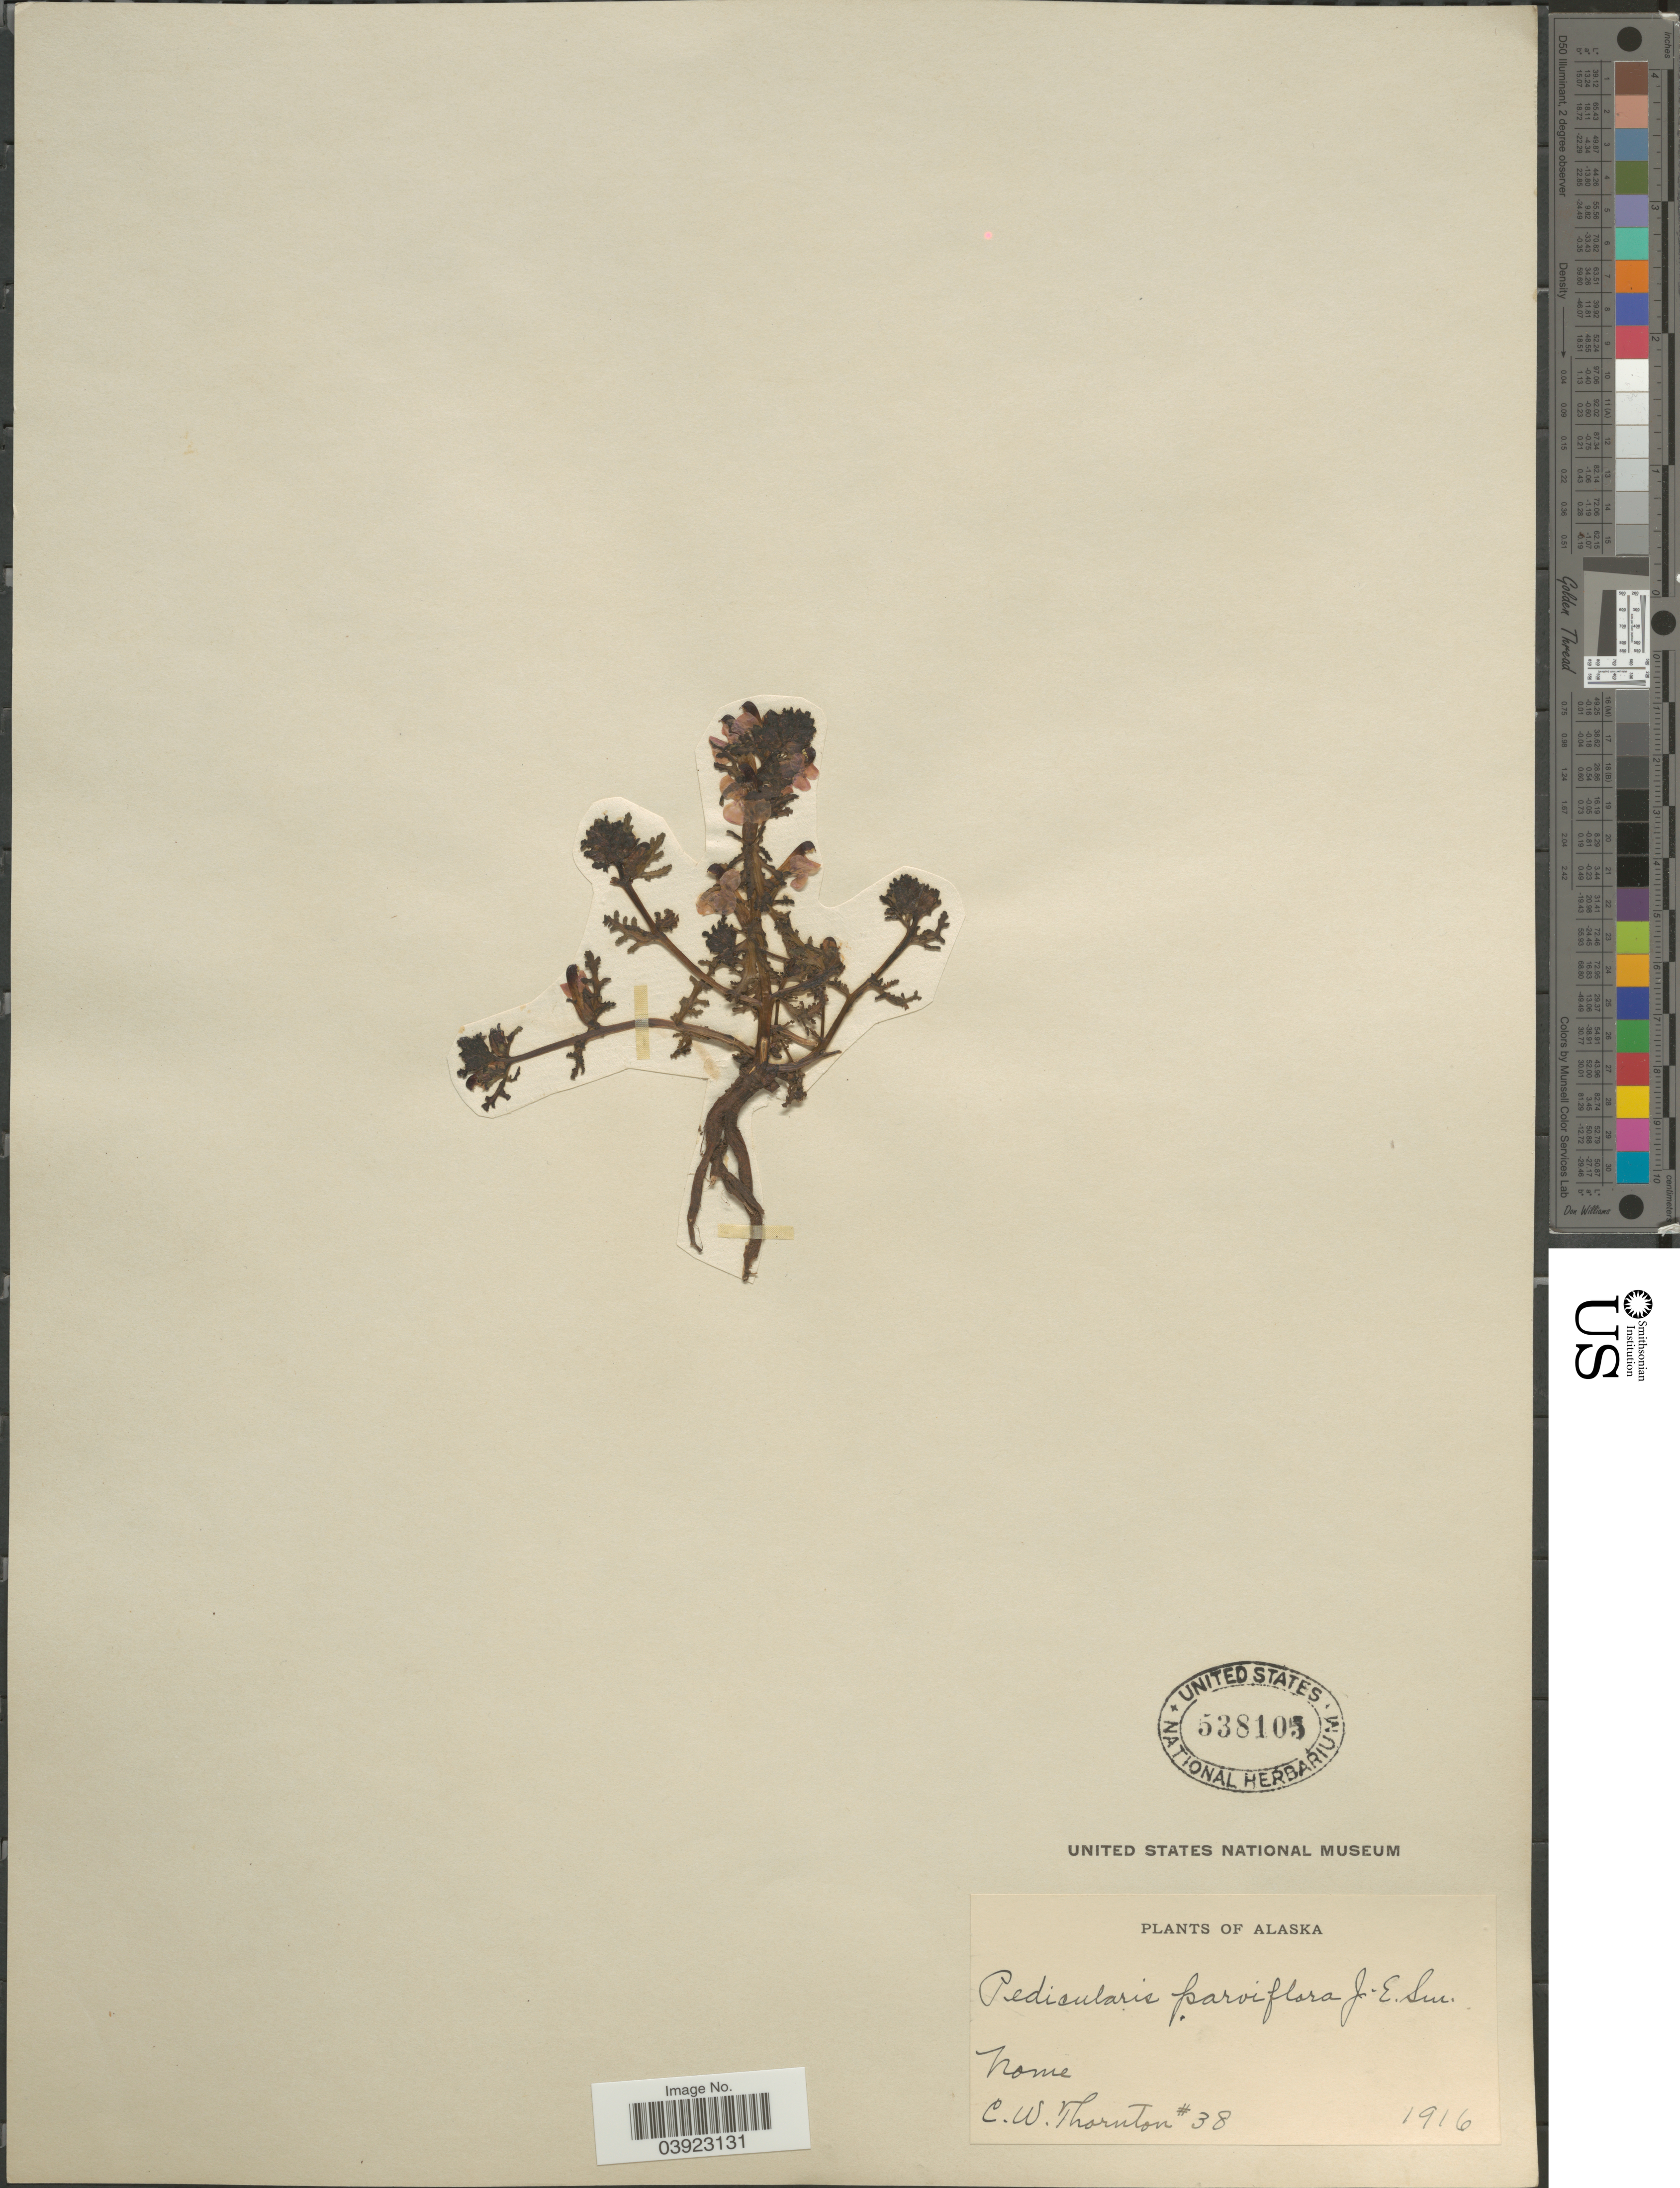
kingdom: Plantae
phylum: Tracheophyta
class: Magnoliopsida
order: Lamiales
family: Orobanchaceae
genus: Pedicularis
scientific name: Pedicularis parviflora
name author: Sm.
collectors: C. Thornton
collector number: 38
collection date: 1916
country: United States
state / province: Alaska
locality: Nome.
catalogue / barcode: US 538105